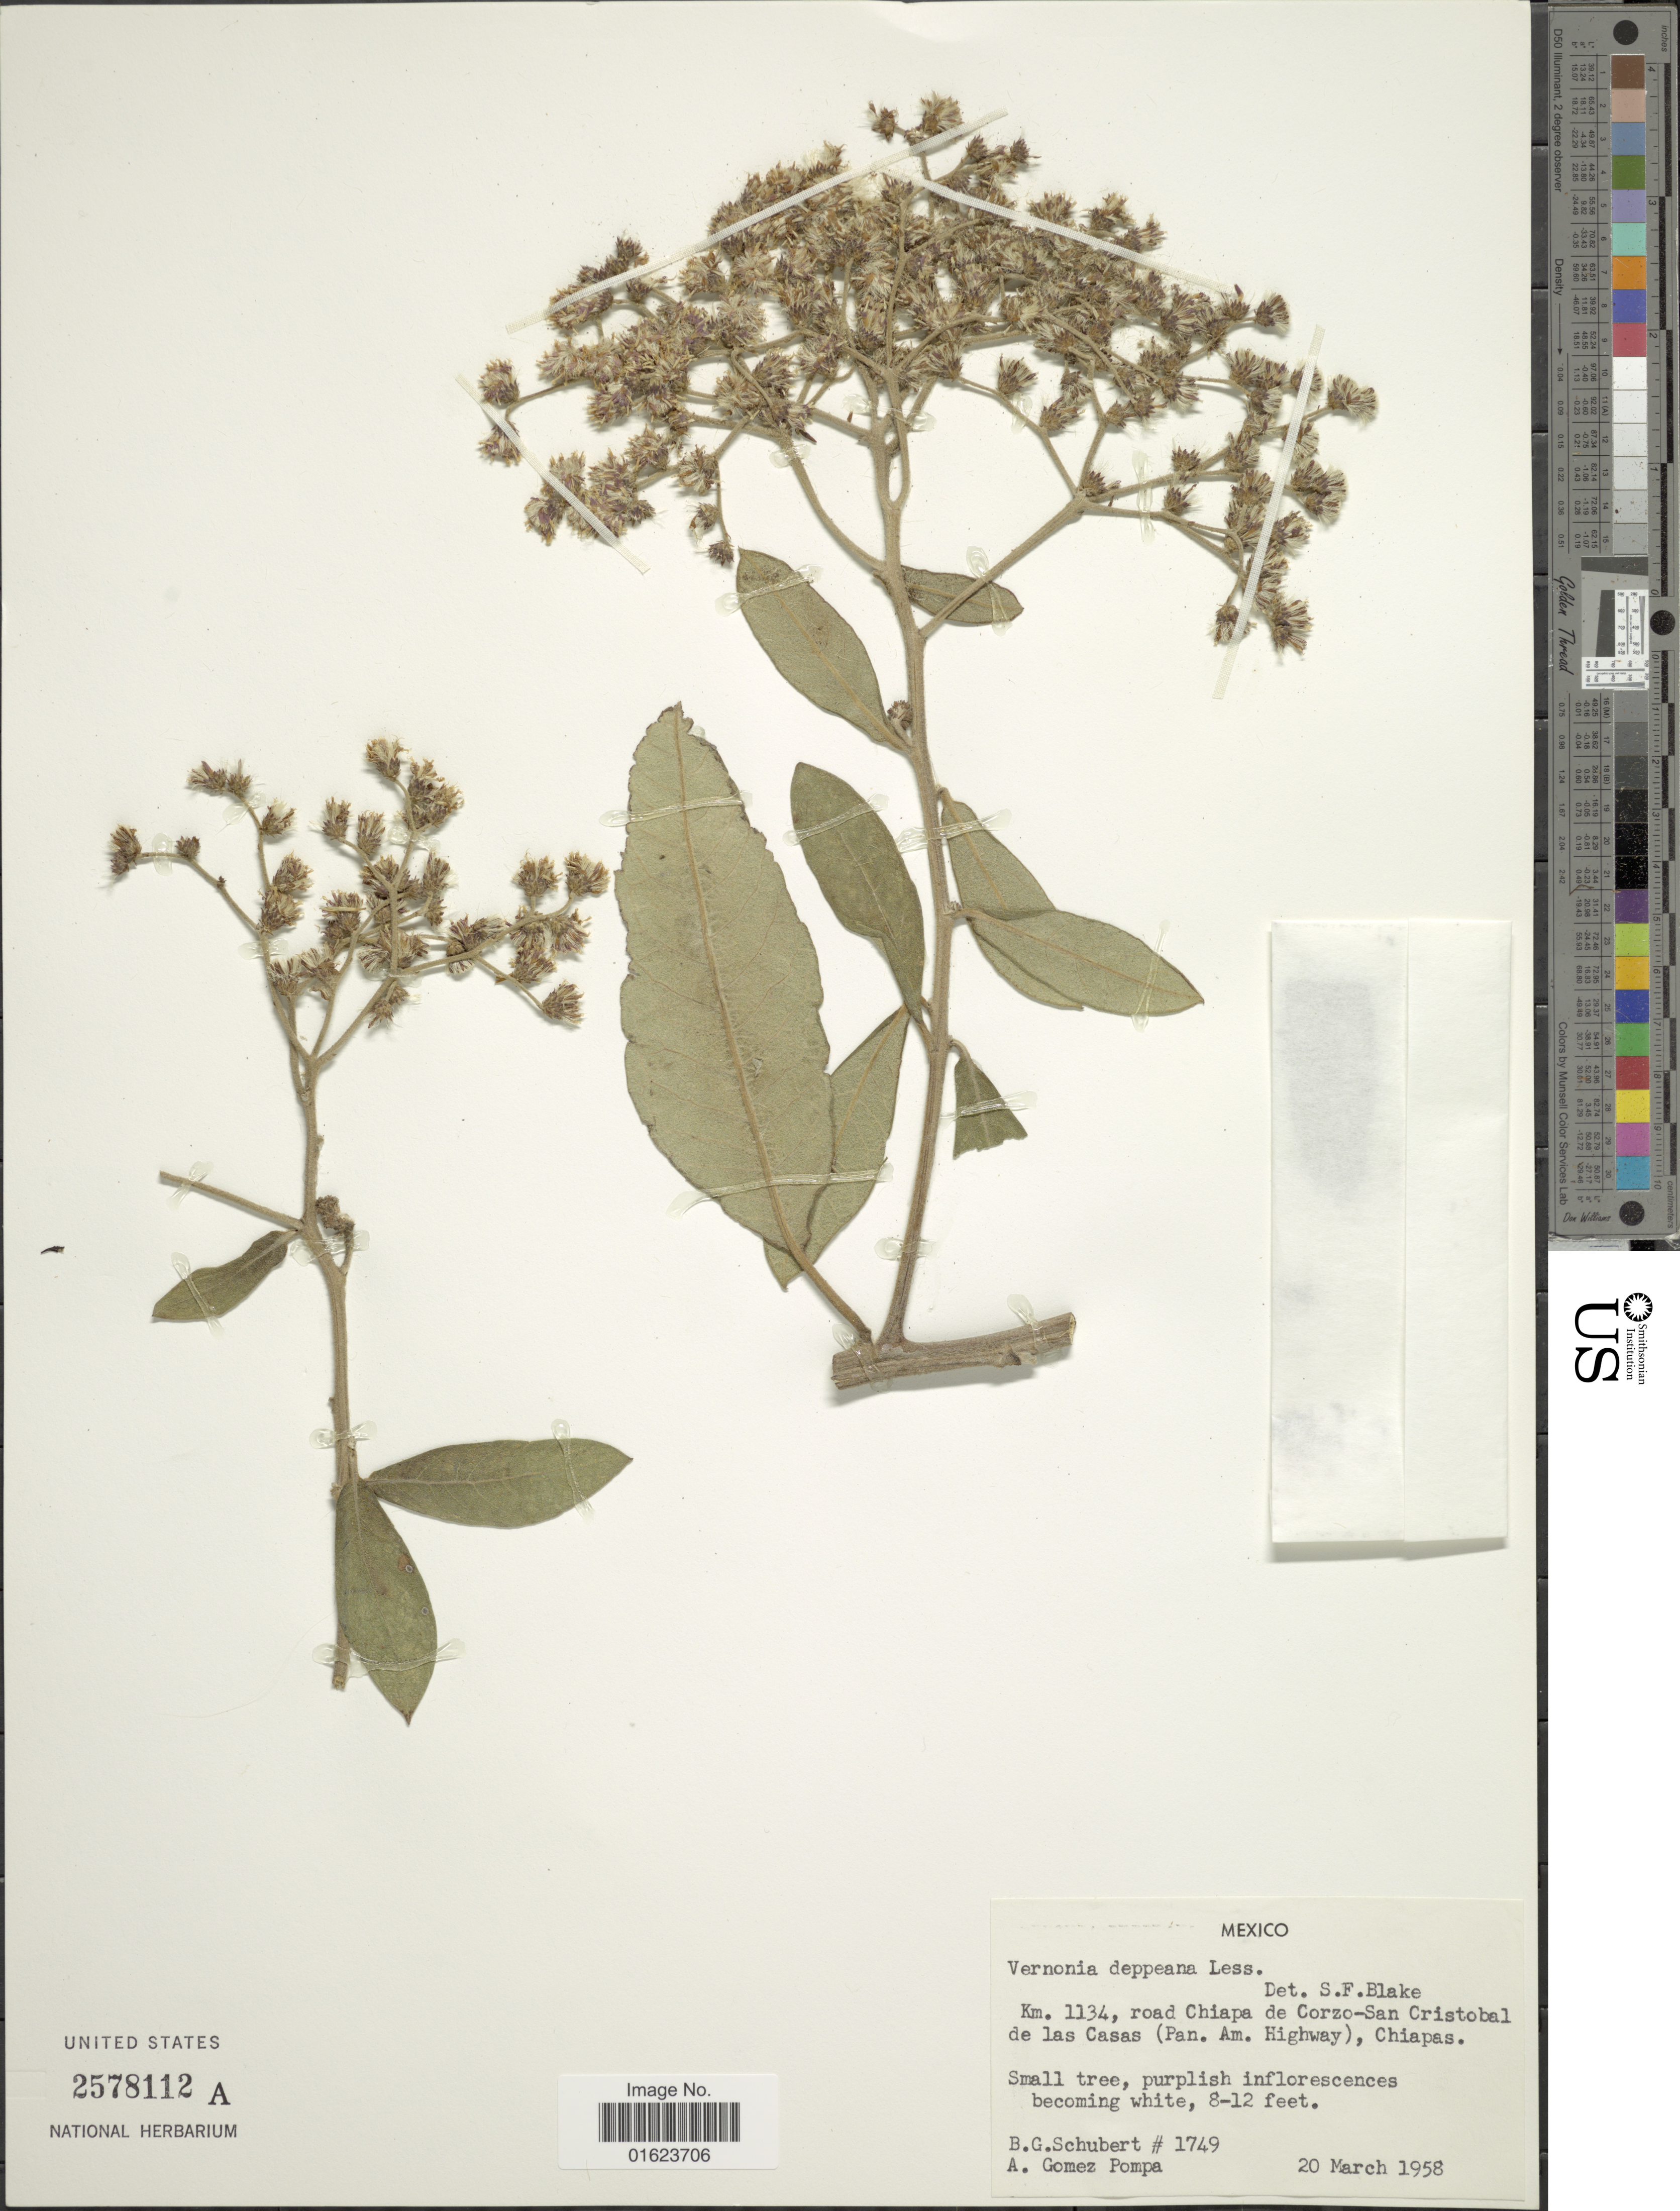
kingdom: Plantae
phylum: Tracheophyta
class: Magnoliopsida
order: Asterales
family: Asteraceae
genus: Vernonanthura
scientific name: Vernonanthura deppeana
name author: (Less.) H. Rob.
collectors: B. Schubert & A. Gómez Pompa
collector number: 1749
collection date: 1958-03-20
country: Mexico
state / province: Chiapas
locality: Mexico. Km. 1134, road Chiapa de Corzo-San Cristobal de las Casas. (Pan, Am. Highway), Chiapas.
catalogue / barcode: US 2578112A